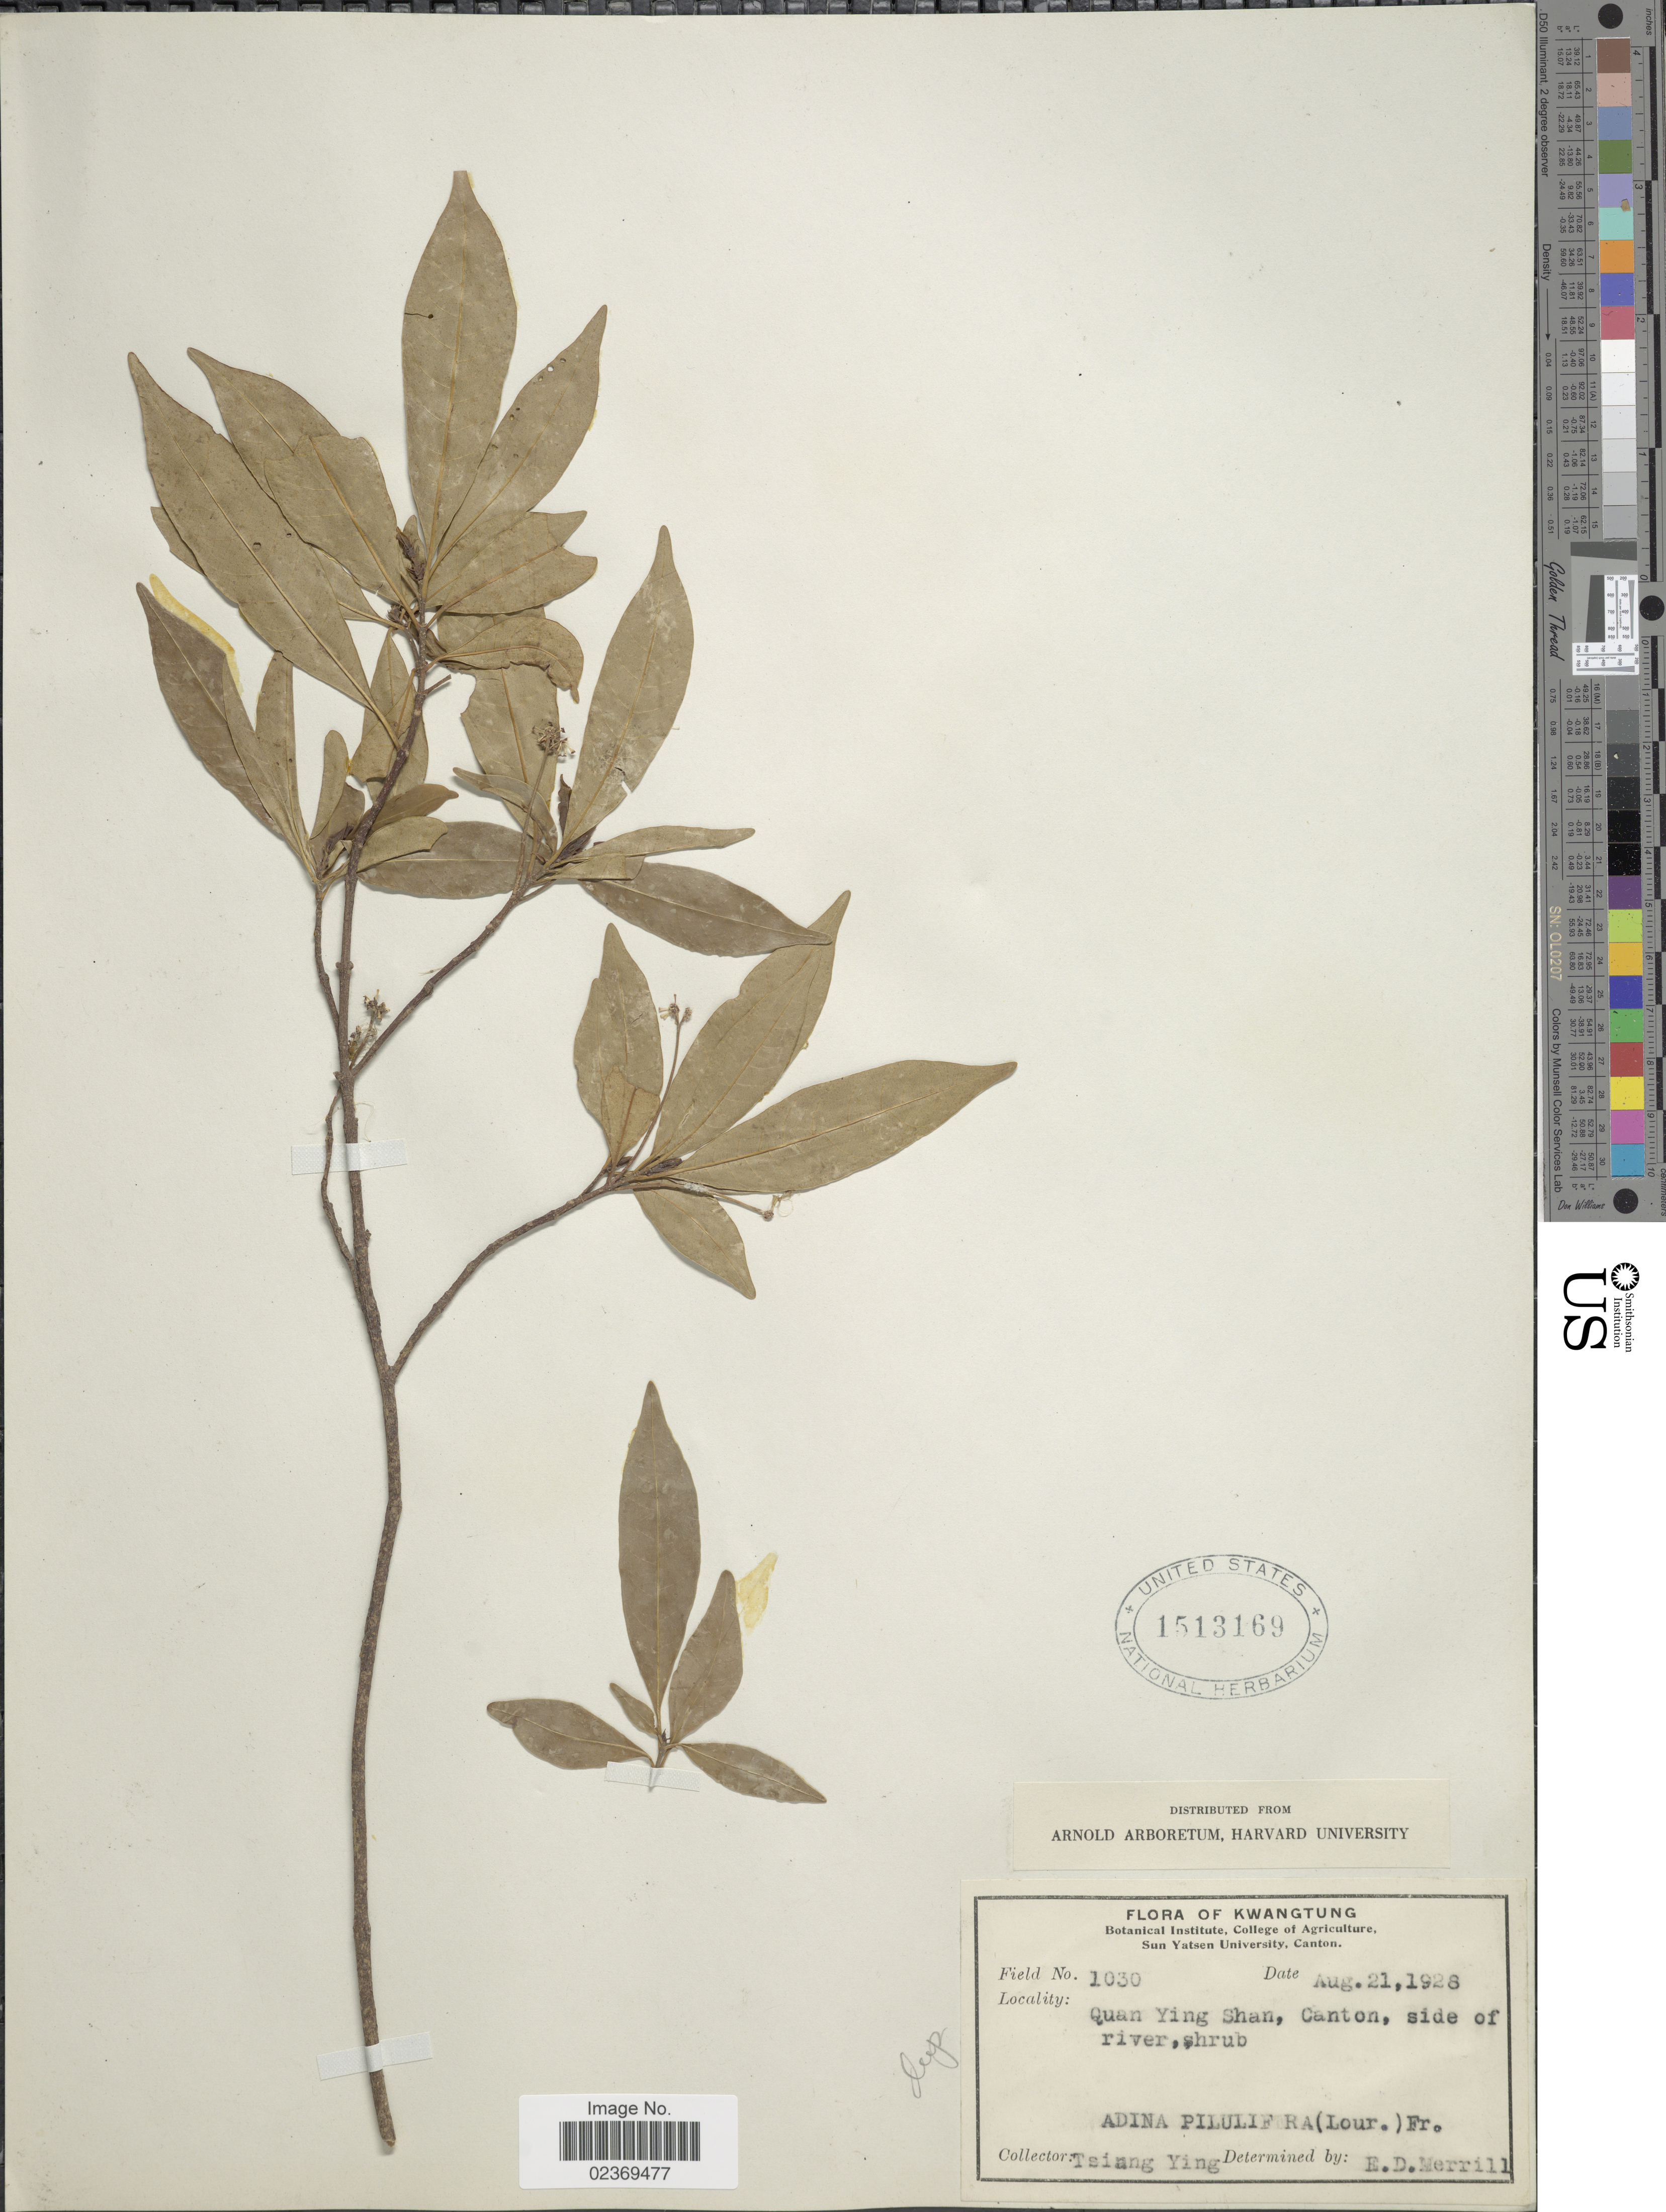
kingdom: Plantae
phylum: Tracheophyta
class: Magnoliopsida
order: Gentianales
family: Rubiaceae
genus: Adina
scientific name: Adina pilulifera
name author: (Lam.) Franch. & Drake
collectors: Y. Tsiang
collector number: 1030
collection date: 1928-08-21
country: China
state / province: Guangdong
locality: Kwangtung, Quan Ying Shan, Canton, side of river.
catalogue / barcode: US 1513169